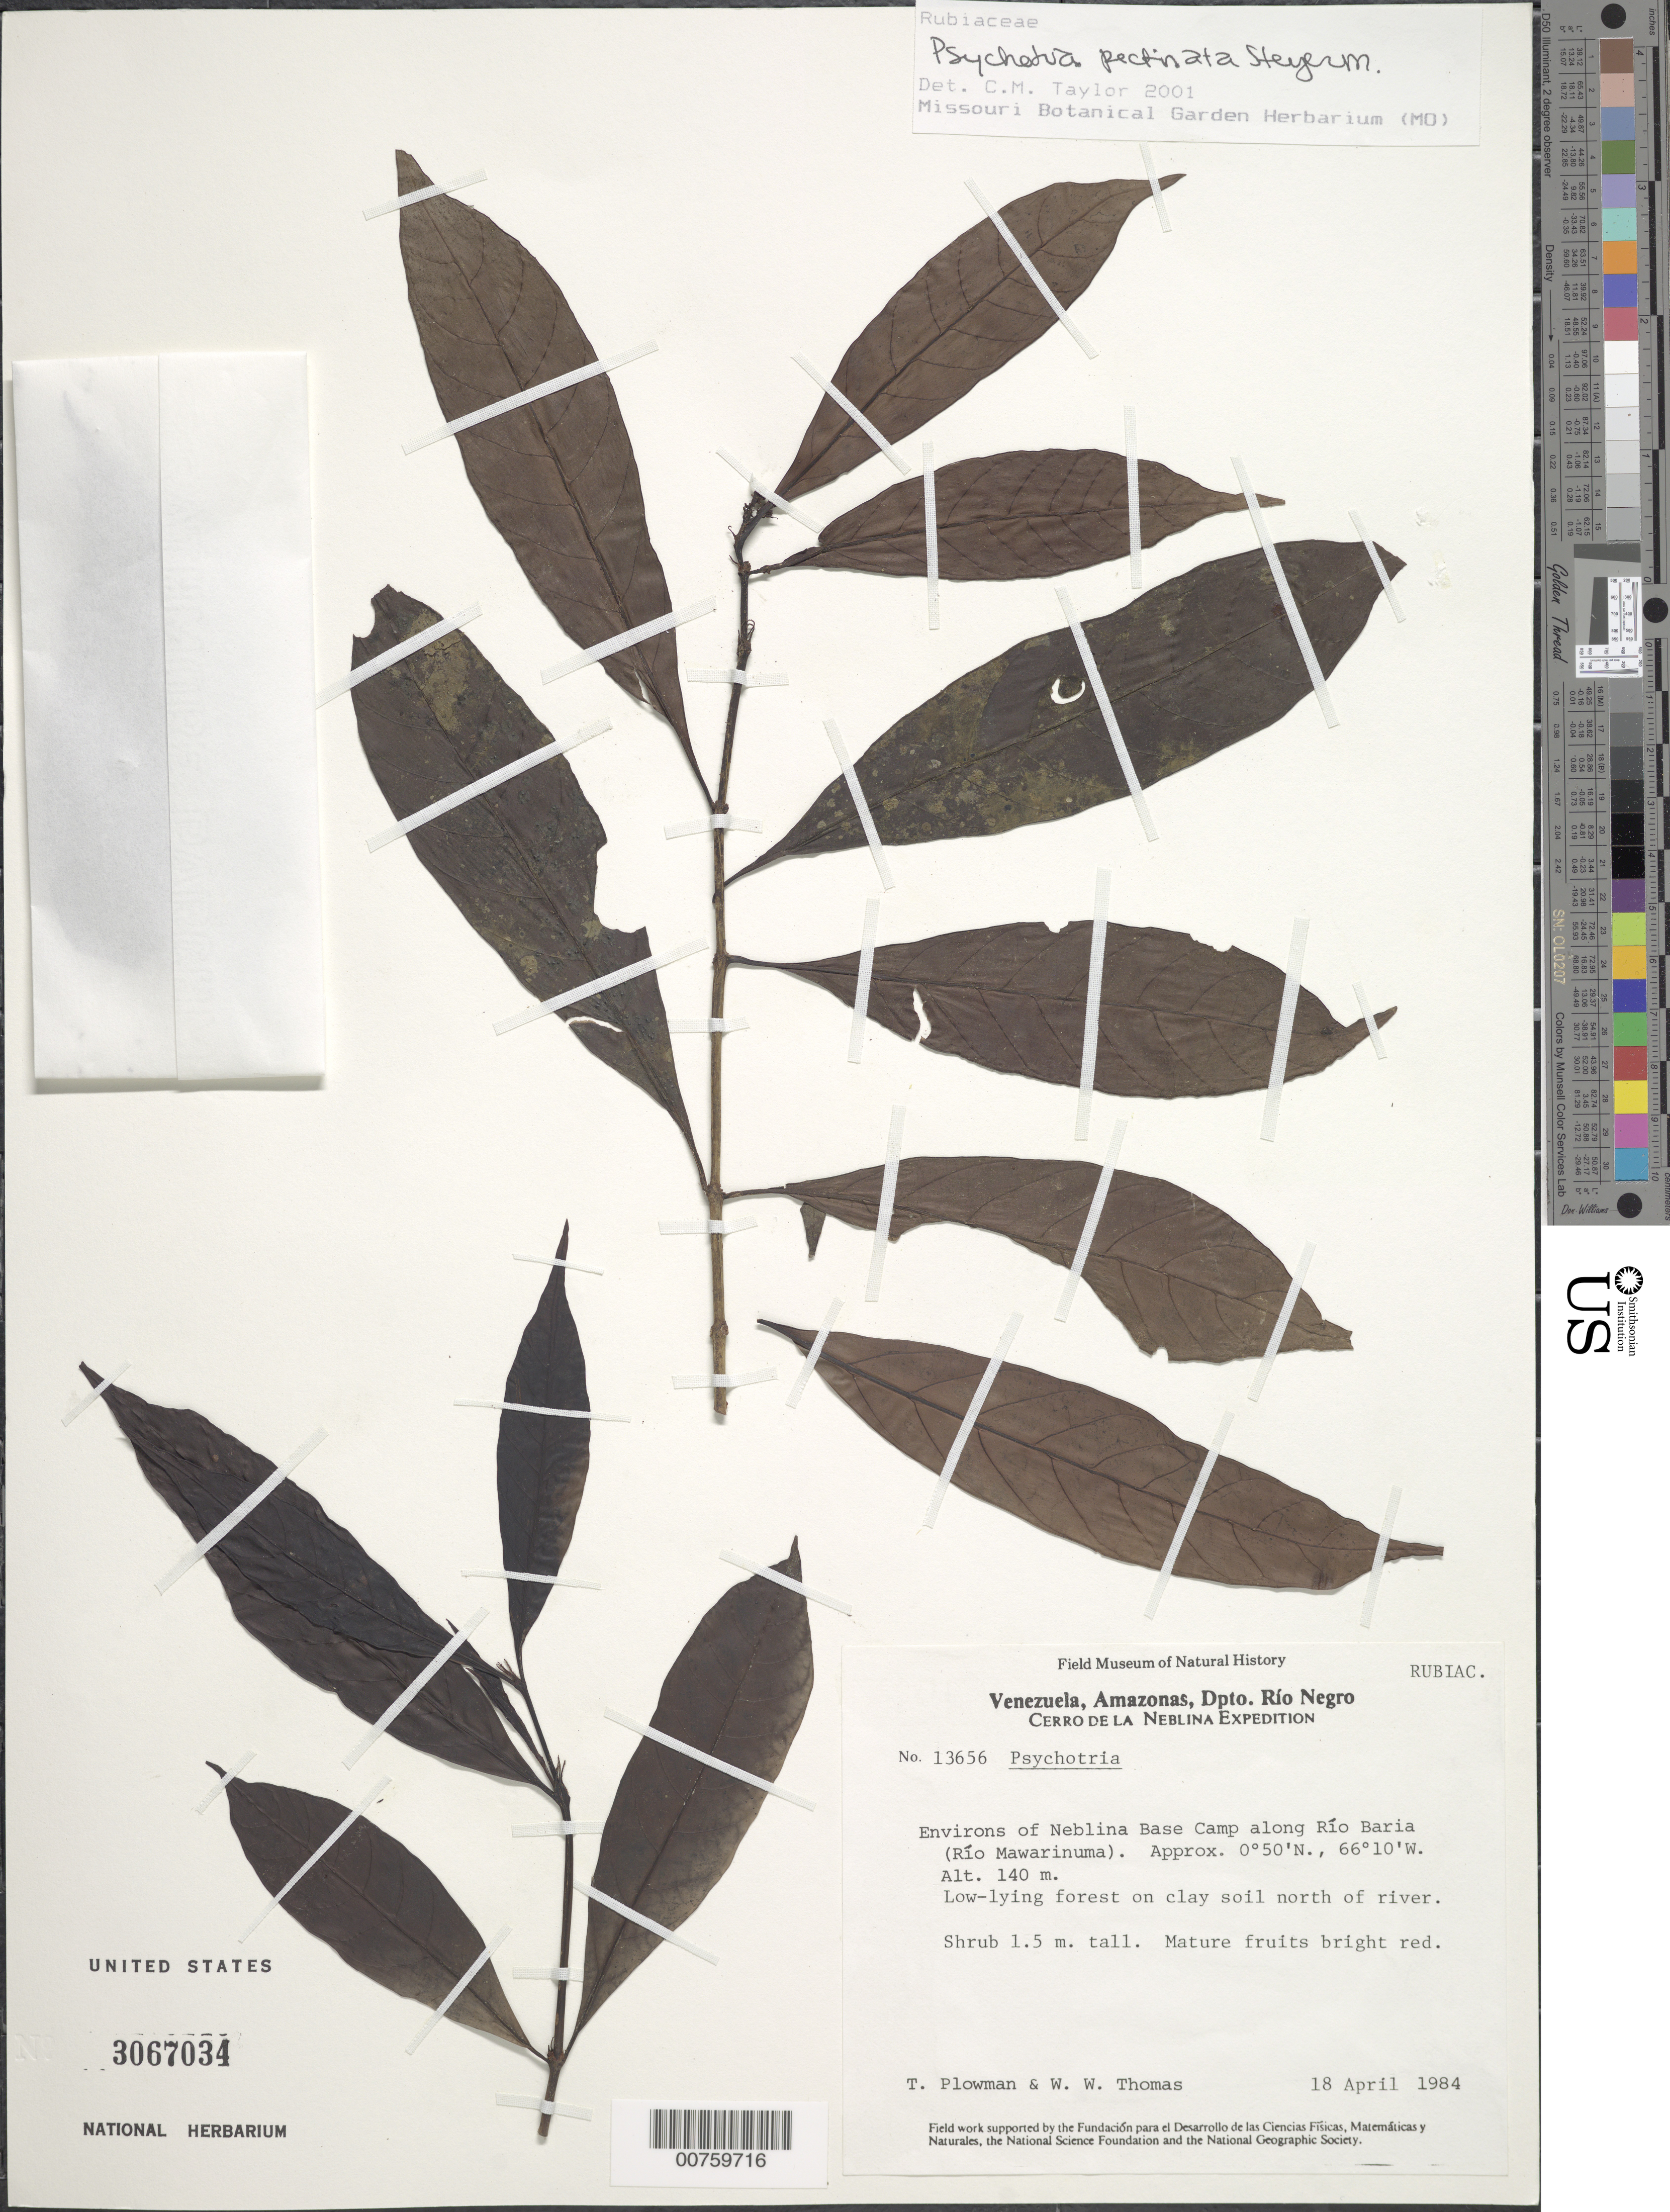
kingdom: Plantae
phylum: Tracheophyta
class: Magnoliopsida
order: Gentianales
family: Rubiaceae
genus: Psychotria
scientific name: Psychotria sp.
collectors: T. Plowman & W. W. Thomas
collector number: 13656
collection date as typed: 18-Apr-84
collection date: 1984-04-18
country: Venezuela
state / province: Amazonas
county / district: Río Negro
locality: Cerro de la Neblina Base Camp, Río Mawarinuma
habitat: Low-lying forest on clay soil north of river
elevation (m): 140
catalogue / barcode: US 3067034